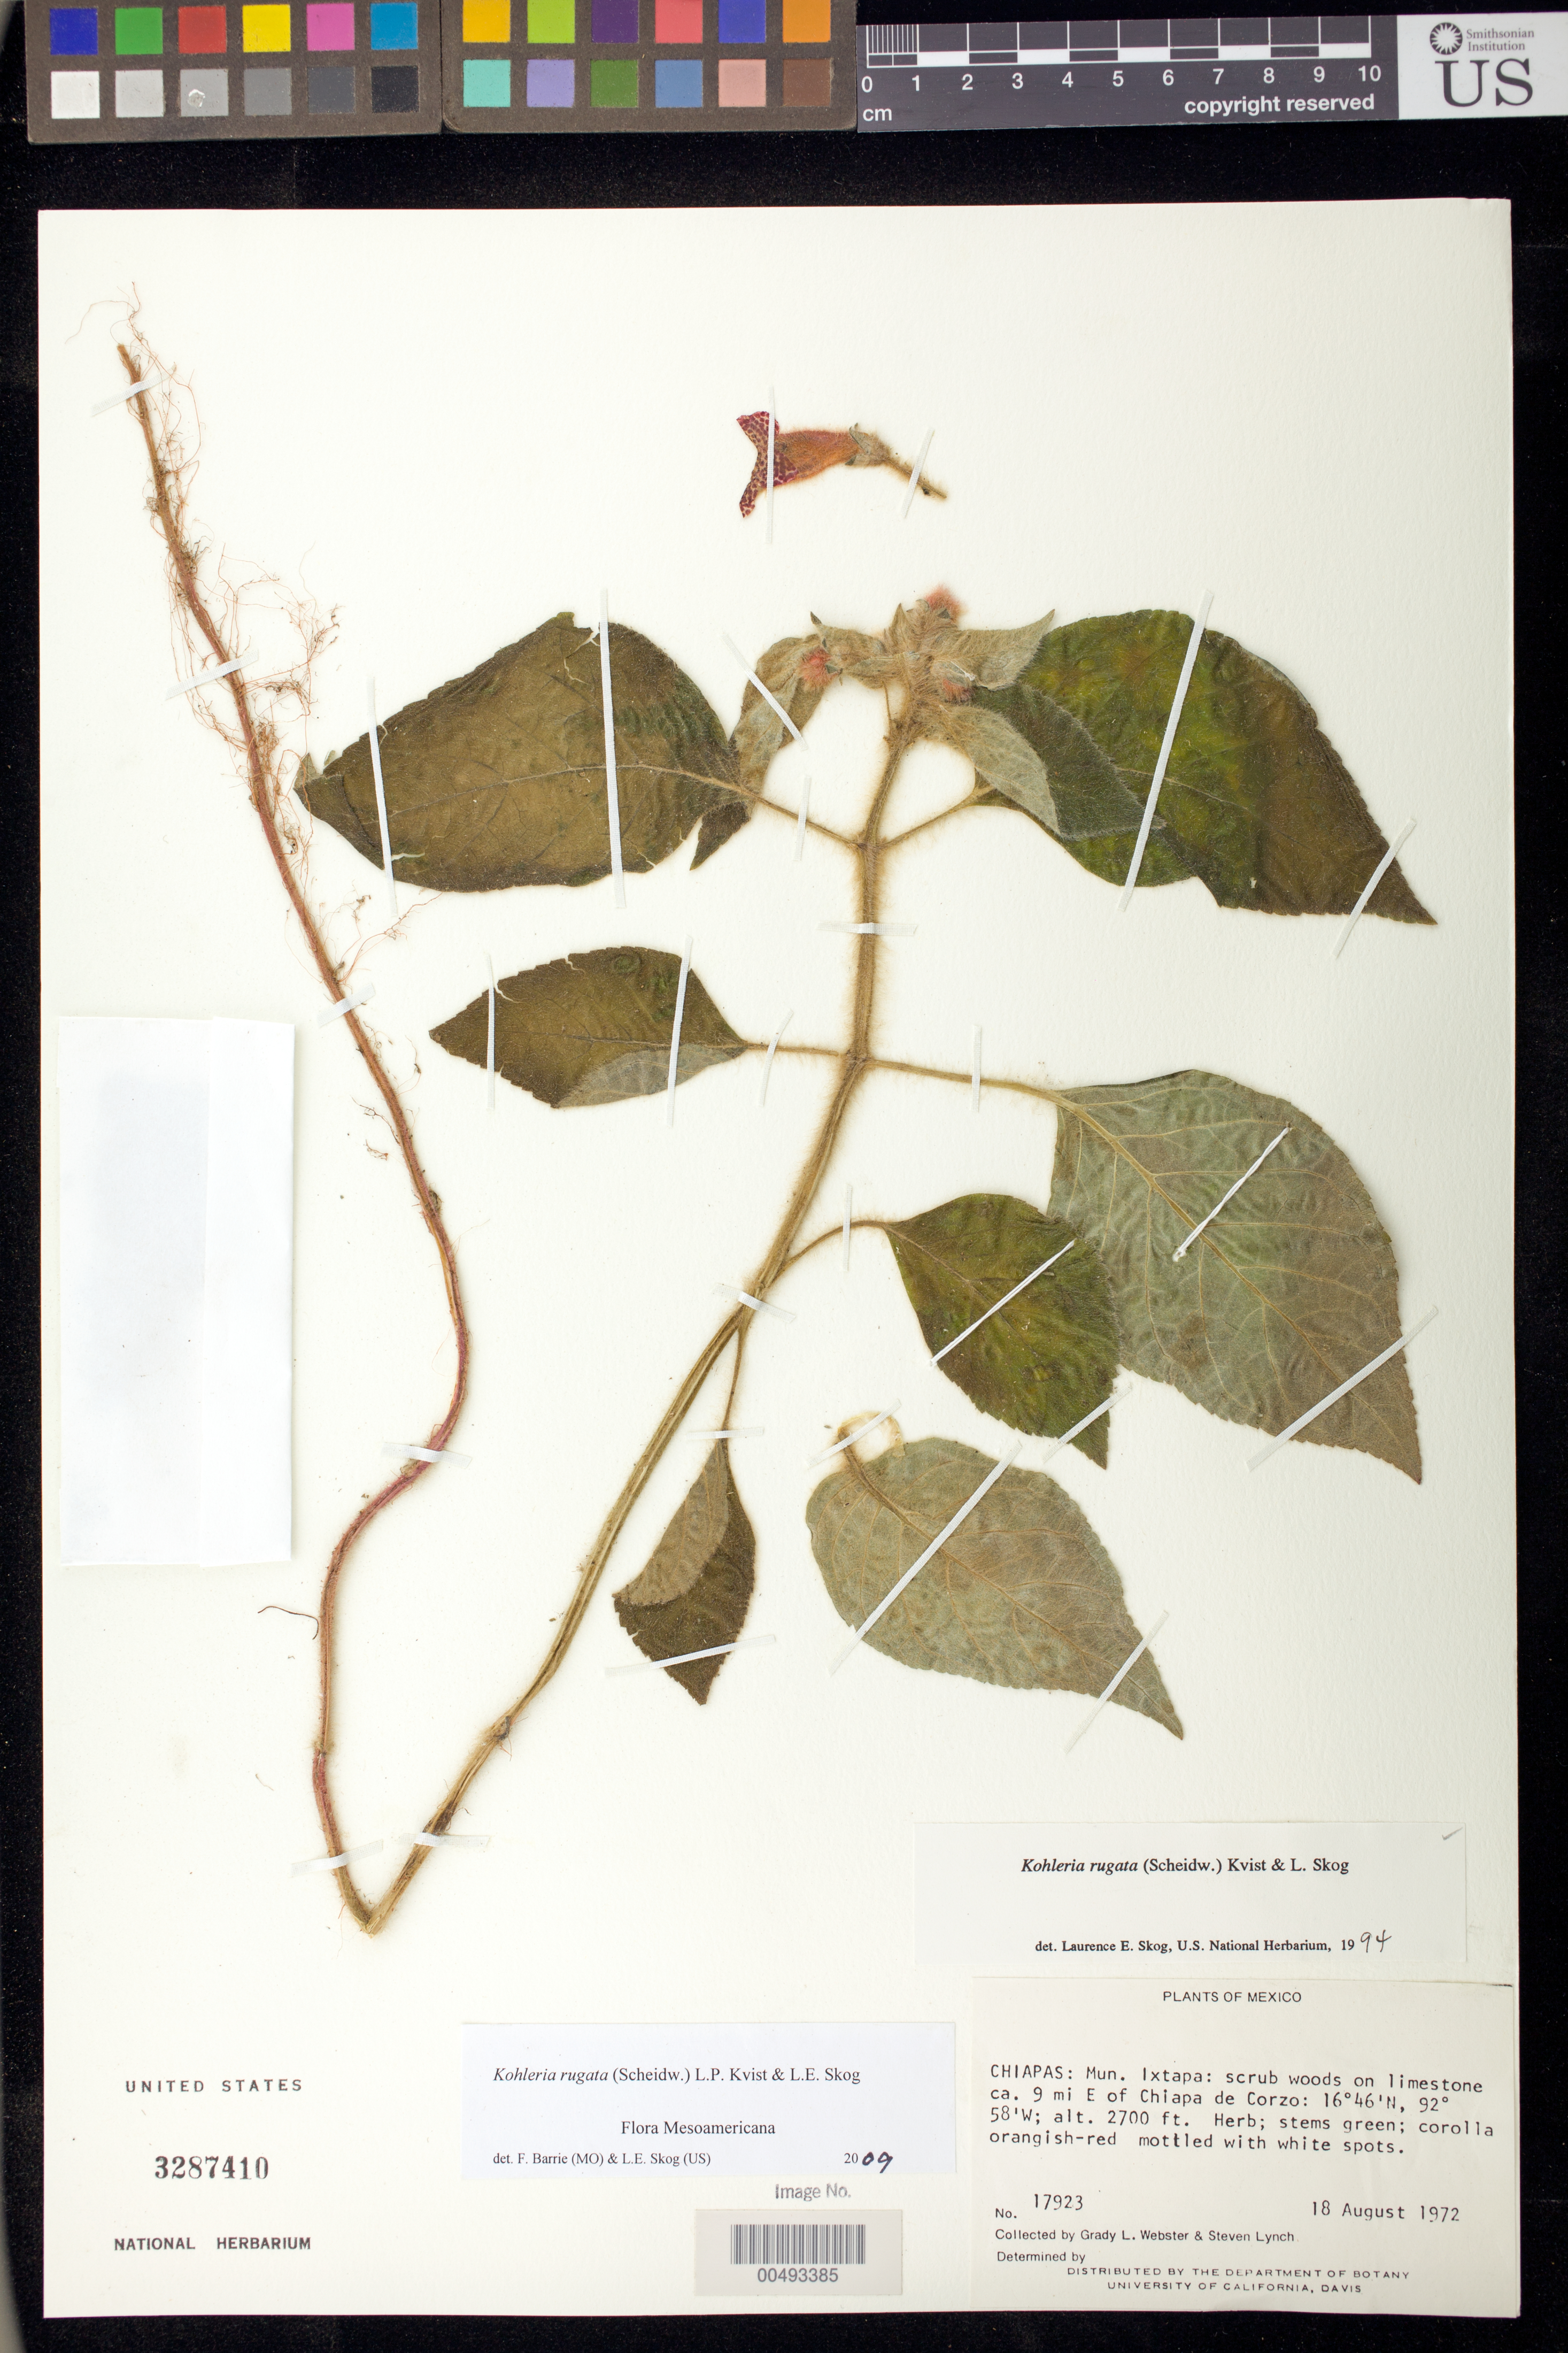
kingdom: Plantae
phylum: Tracheophyta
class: Magnoliopsida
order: Lamiales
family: Gesneriaceae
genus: Kohleria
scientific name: Kohleria rugata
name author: (Scheidw.) L.P. Kvist & L.E. Skog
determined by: Skog, Laurence E.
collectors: G. L. Webster & S. Lynch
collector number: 17923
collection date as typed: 18 Aug 1972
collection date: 1972-08-18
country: Mexico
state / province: Chiapas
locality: Mun. Ixtapa, ca. 9 mi E of Chiapa de Corzo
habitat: Scrub woods on limestone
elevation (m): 823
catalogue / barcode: US 3287410